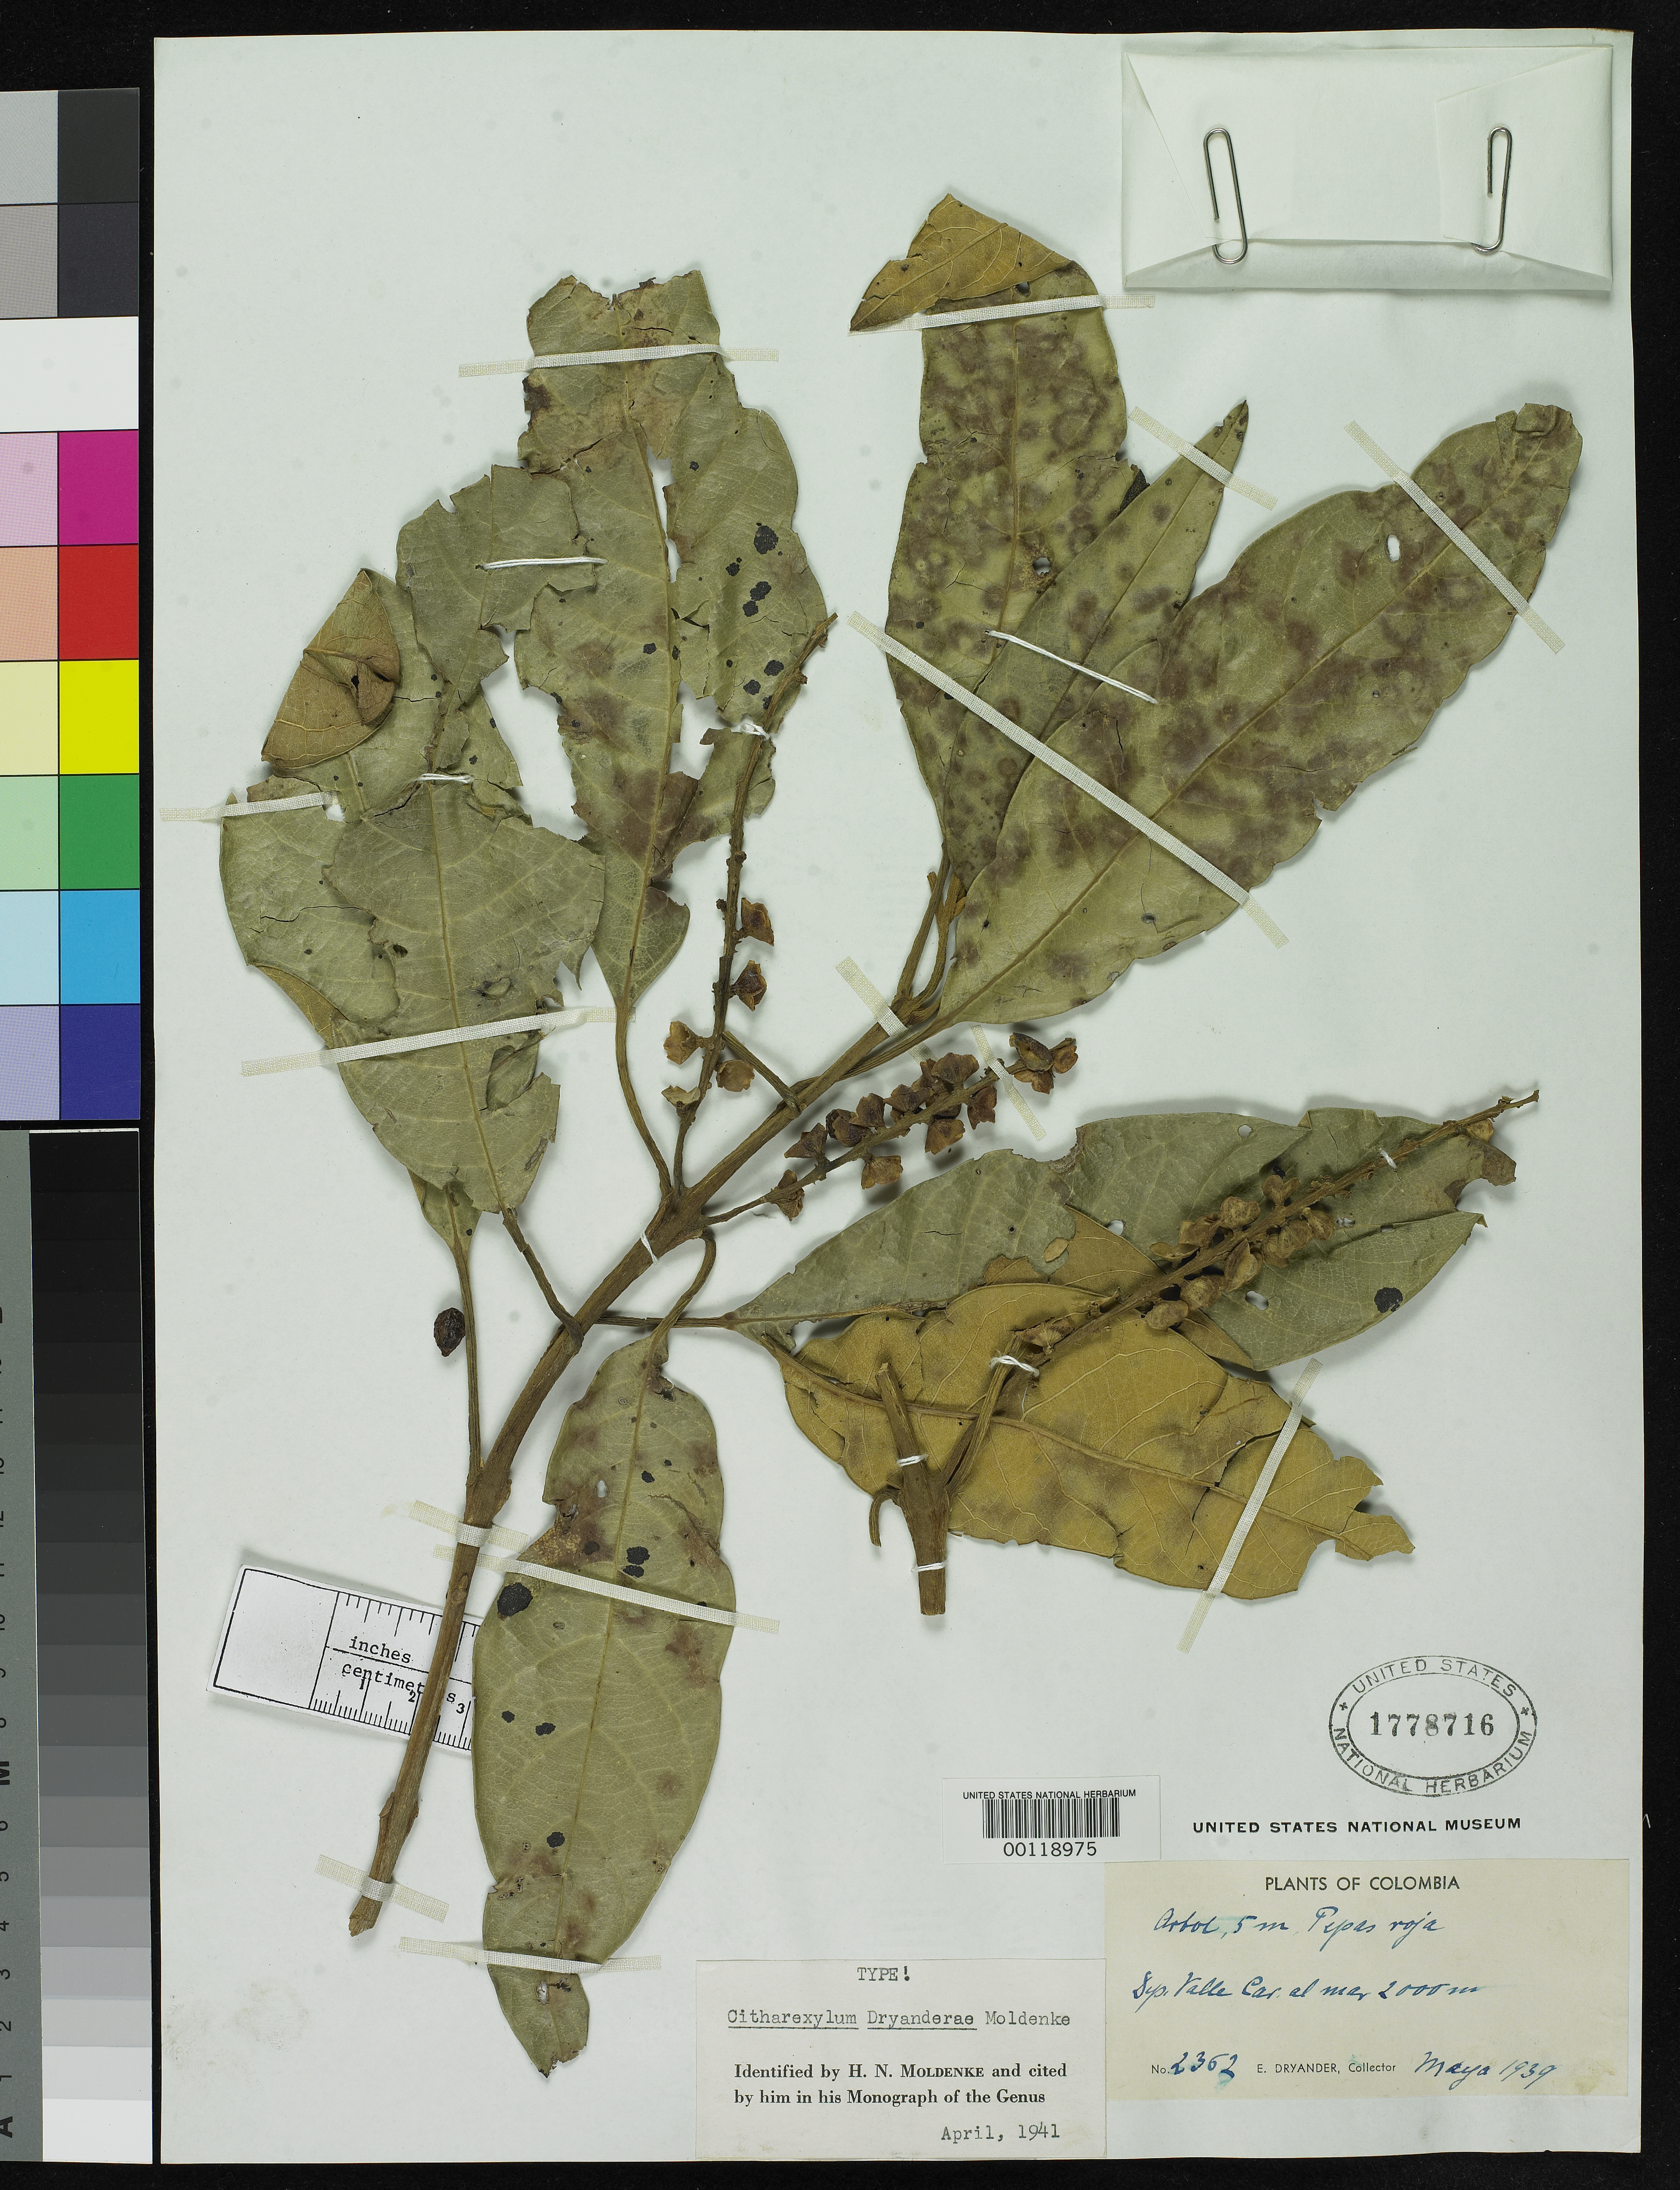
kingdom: Plantae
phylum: Tracheophyta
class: Magnoliopsida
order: Lamiales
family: Verbenaceae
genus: Citharexylum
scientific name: Citharexylum dryanderae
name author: Moldenke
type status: Holotype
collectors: E. I. Dryander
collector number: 2362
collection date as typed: May 1939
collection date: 1939-05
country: Colombia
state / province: Valle del Cauca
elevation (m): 2000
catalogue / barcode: US 1778716